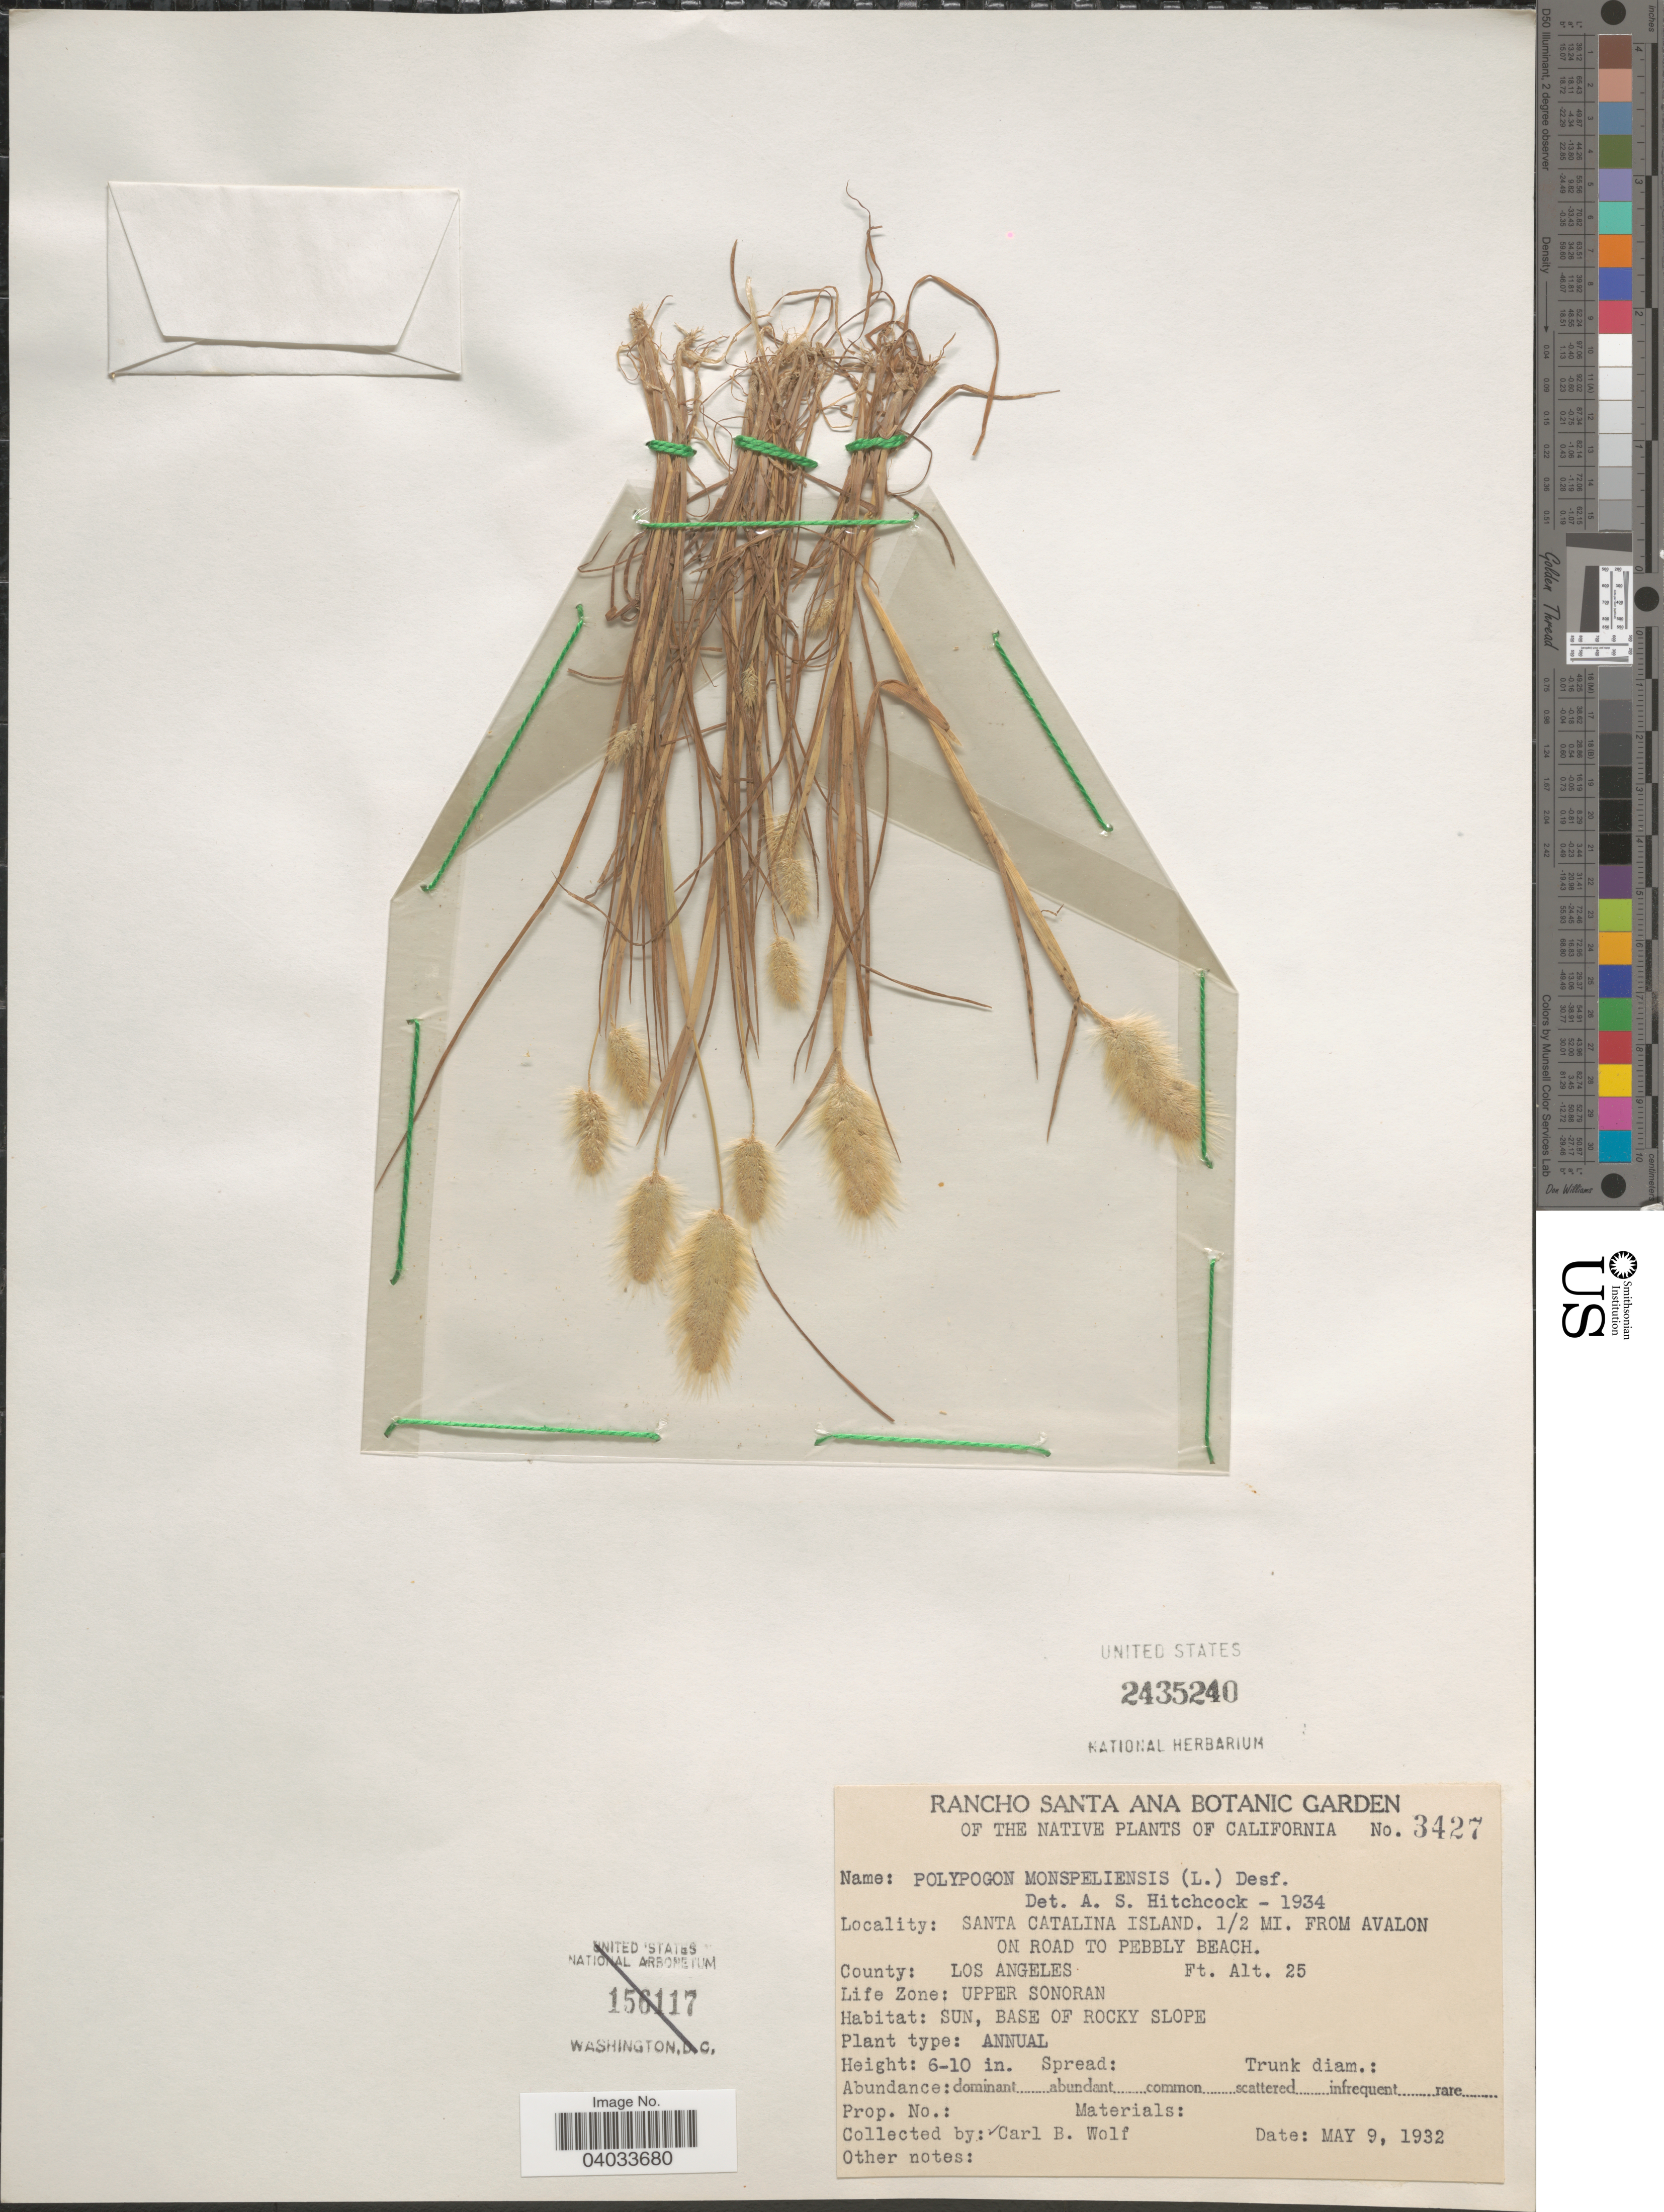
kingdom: Plantae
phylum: Tracheophyta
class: Liliopsida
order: Poales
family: Poaceae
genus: Polypogon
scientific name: Polypogon monspeliensis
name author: (L.) Desf.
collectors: C. B. Wolf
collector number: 3427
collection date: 1932-05-09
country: United States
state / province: California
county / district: Los Angeles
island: Santa Catalina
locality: Santa Catalina Island. ½ mi. from Avalon on Road to Pebbly Beach. County: Los Angeles. Life Zone: Upper Sonoran. Sun, Base of Rocky Slope.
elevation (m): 8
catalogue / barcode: US 2435240